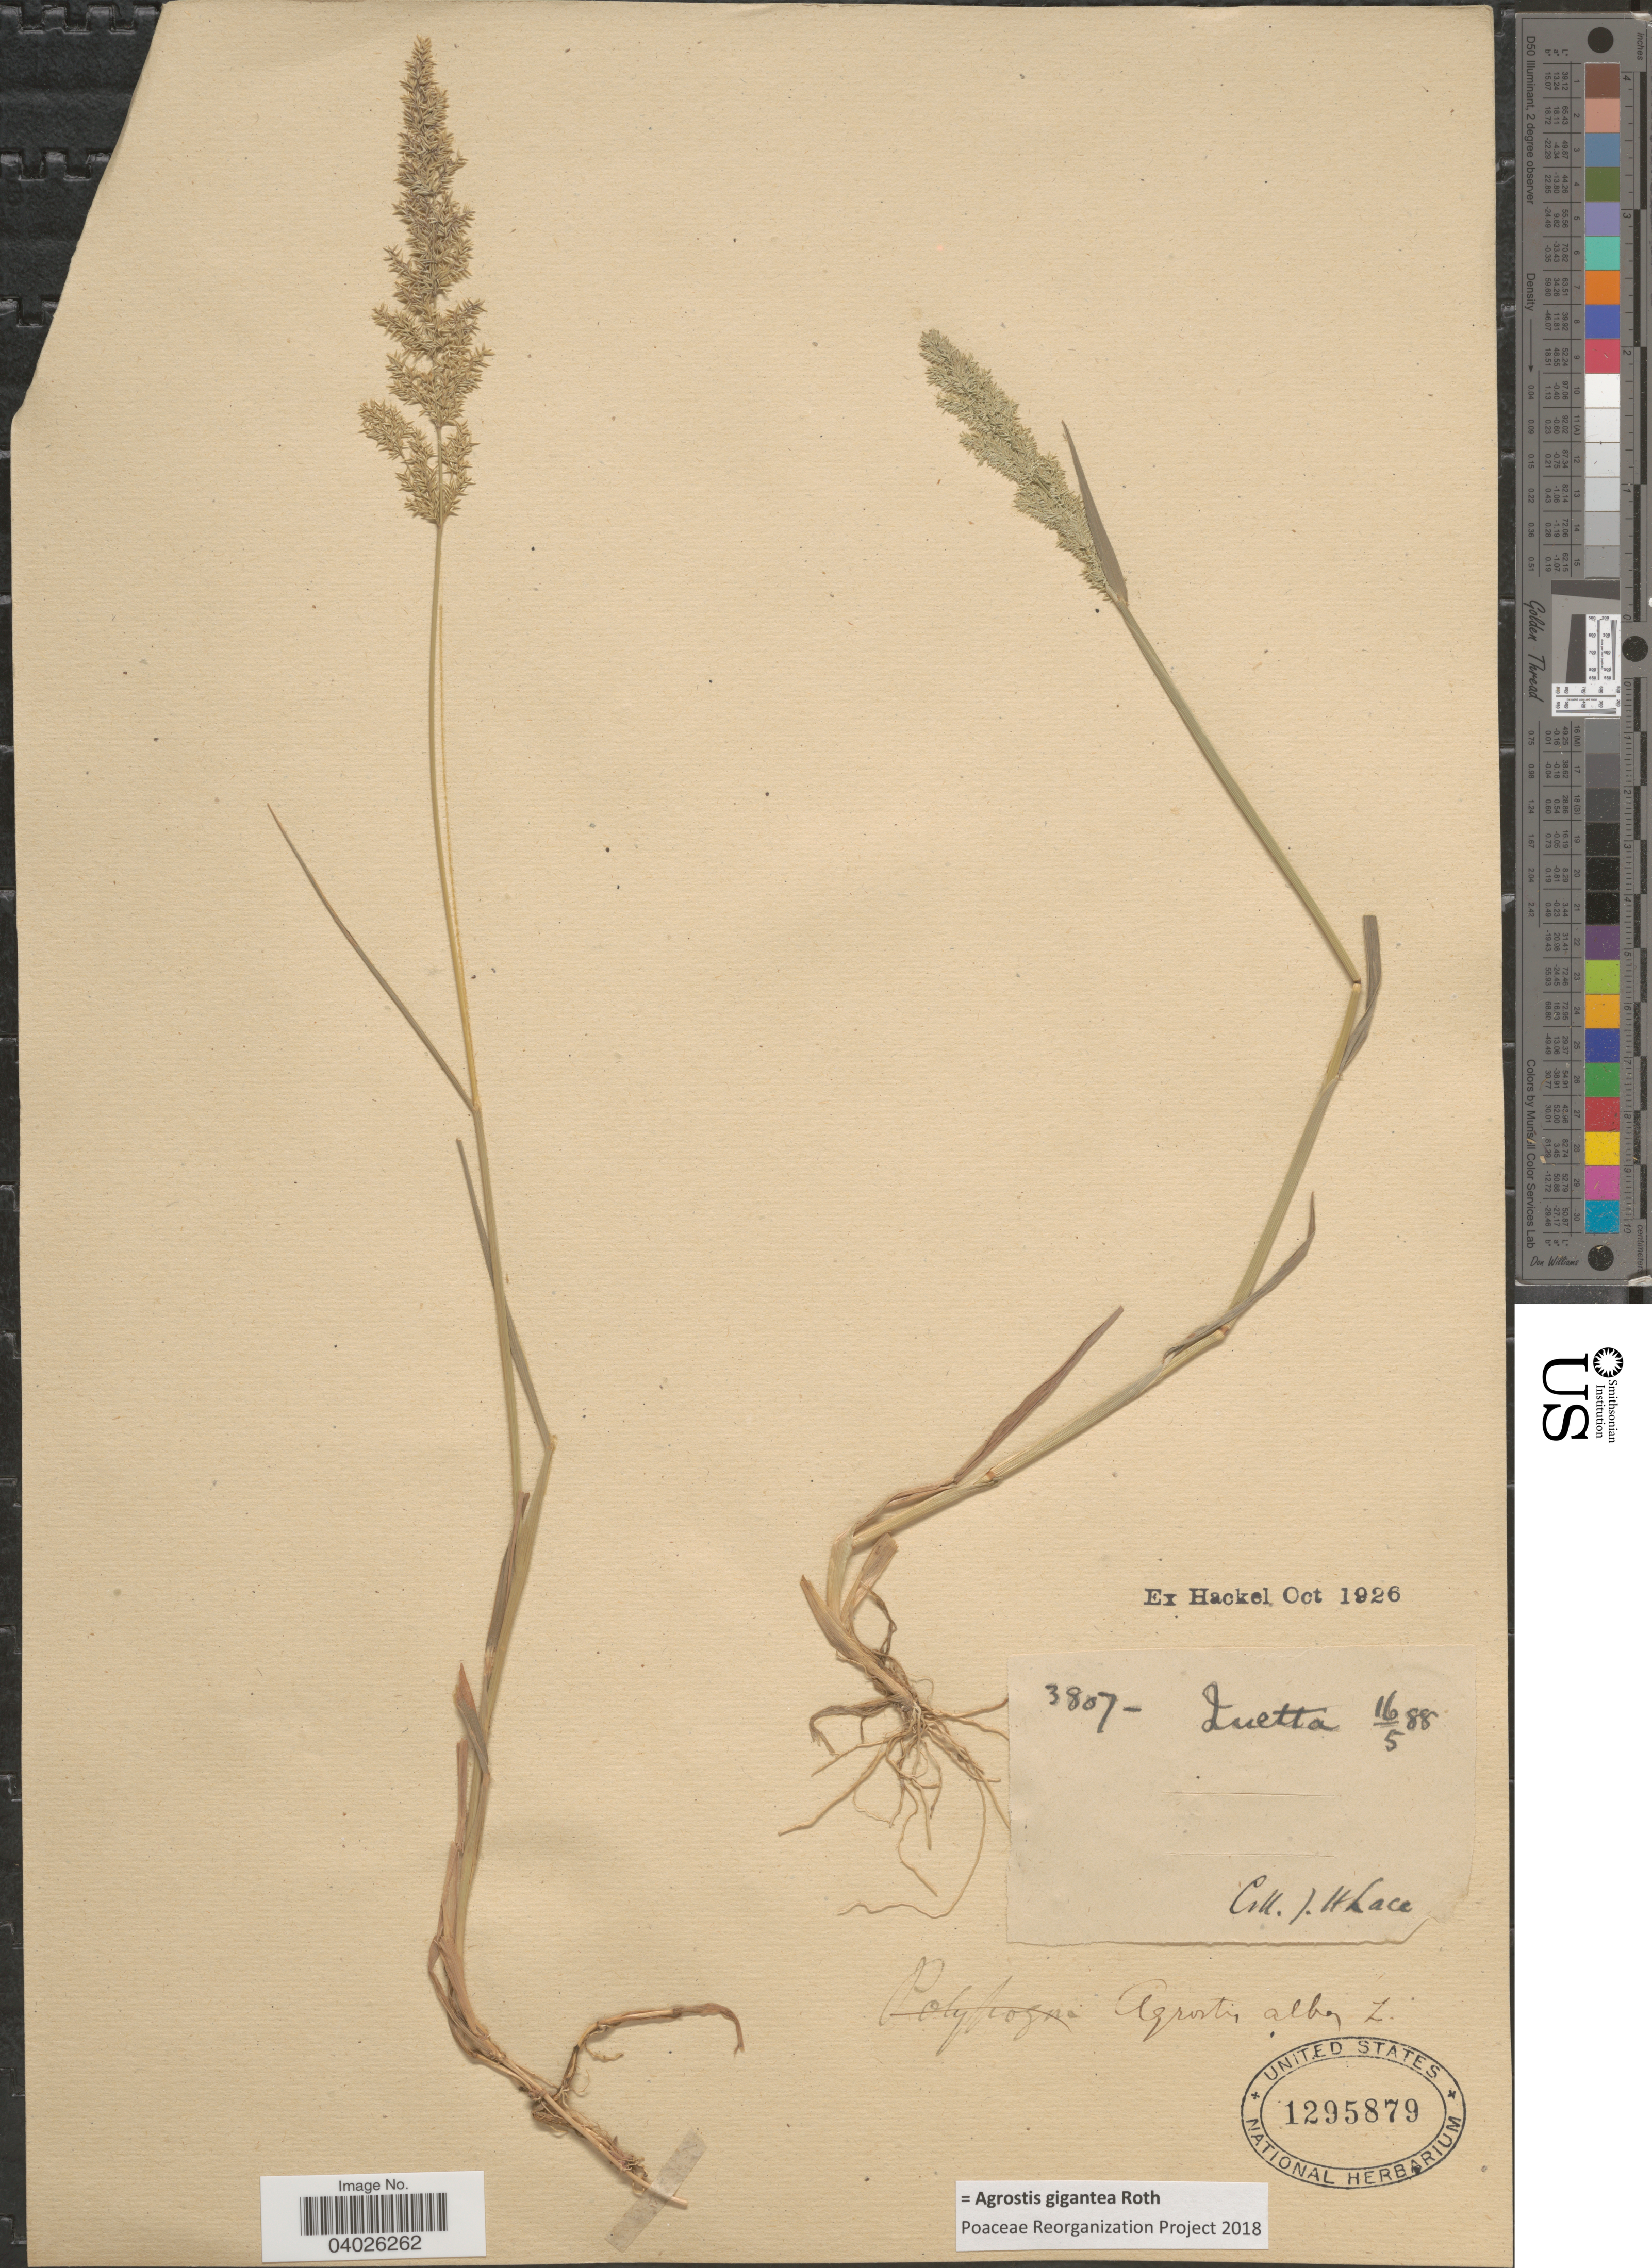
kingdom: Plantae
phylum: Tracheophyta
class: Liliopsida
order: Poales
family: Poaceae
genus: Agrostis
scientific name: Agrostis gigantea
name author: Roth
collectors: J. Lace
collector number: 3807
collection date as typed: Transcribed d/m/y: 16/5/88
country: Pakistan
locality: Quetta.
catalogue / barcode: US 1295879